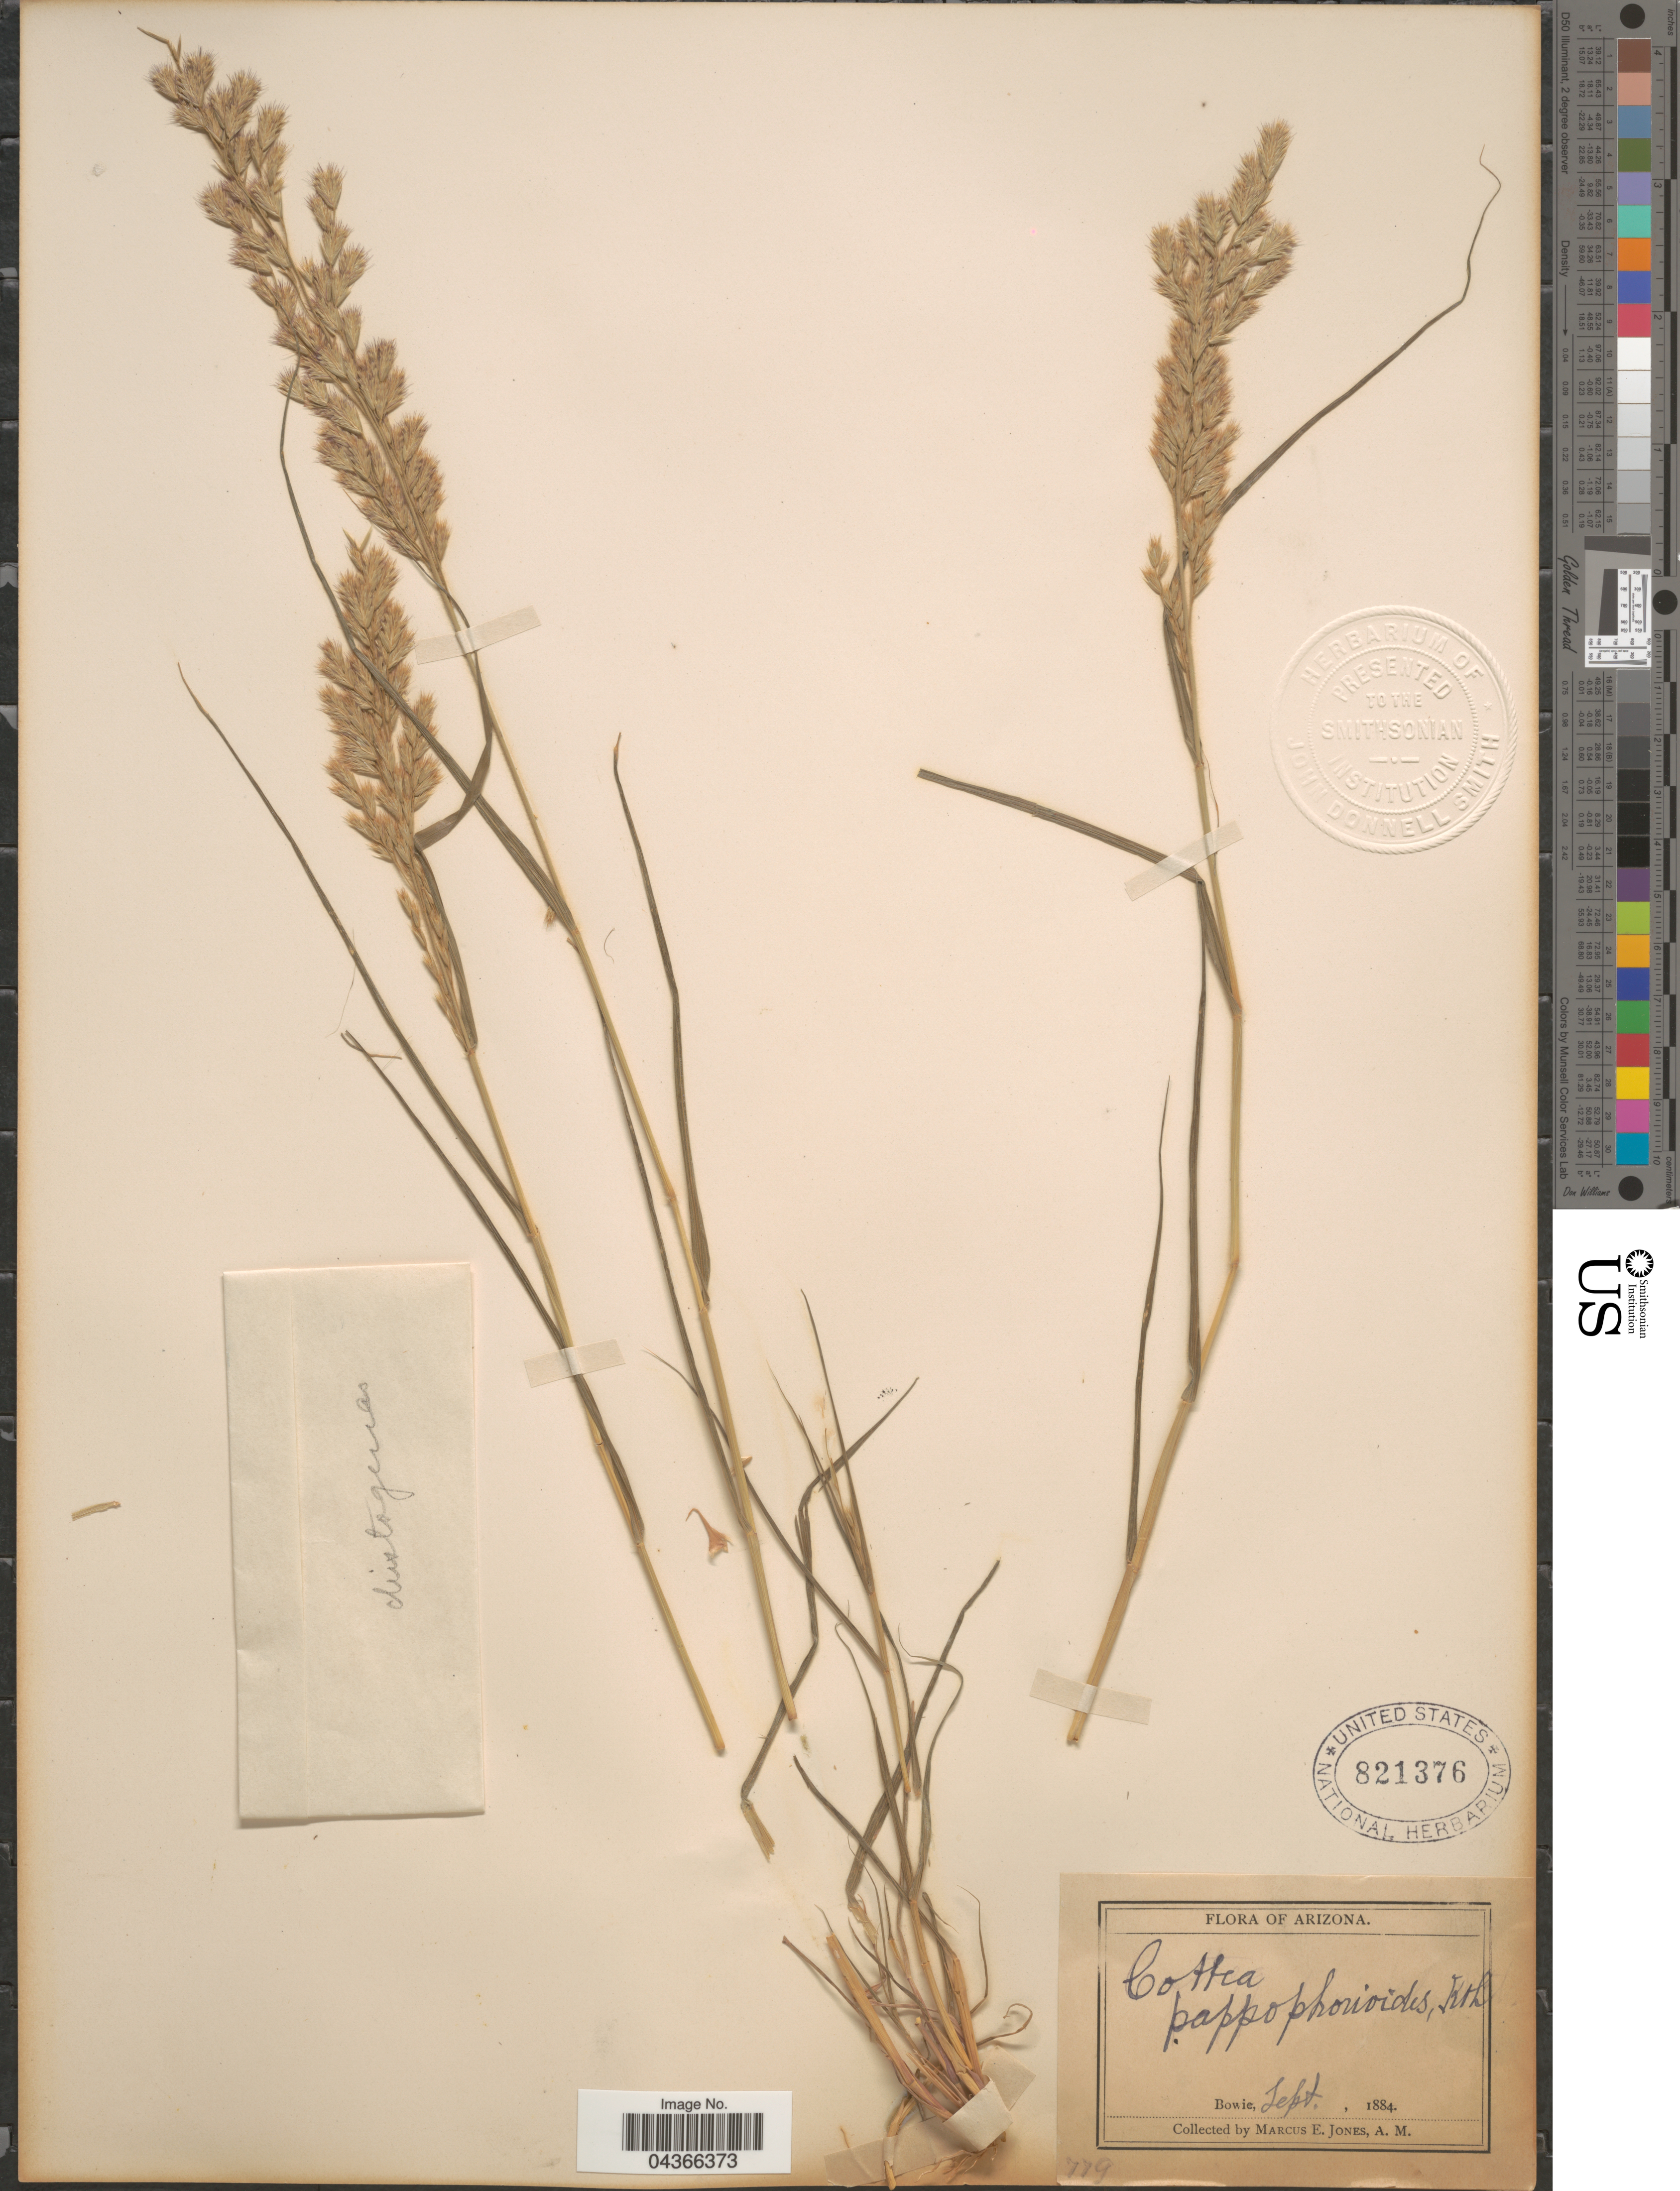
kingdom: Plantae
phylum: Tracheophyta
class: Liliopsida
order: Poales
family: Poaceae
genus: Cottea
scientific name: Cottea pappophoroides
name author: Kunth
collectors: M. E. Jones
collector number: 779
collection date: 1884-09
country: United States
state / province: Arizona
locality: Bowie.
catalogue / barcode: US 821376